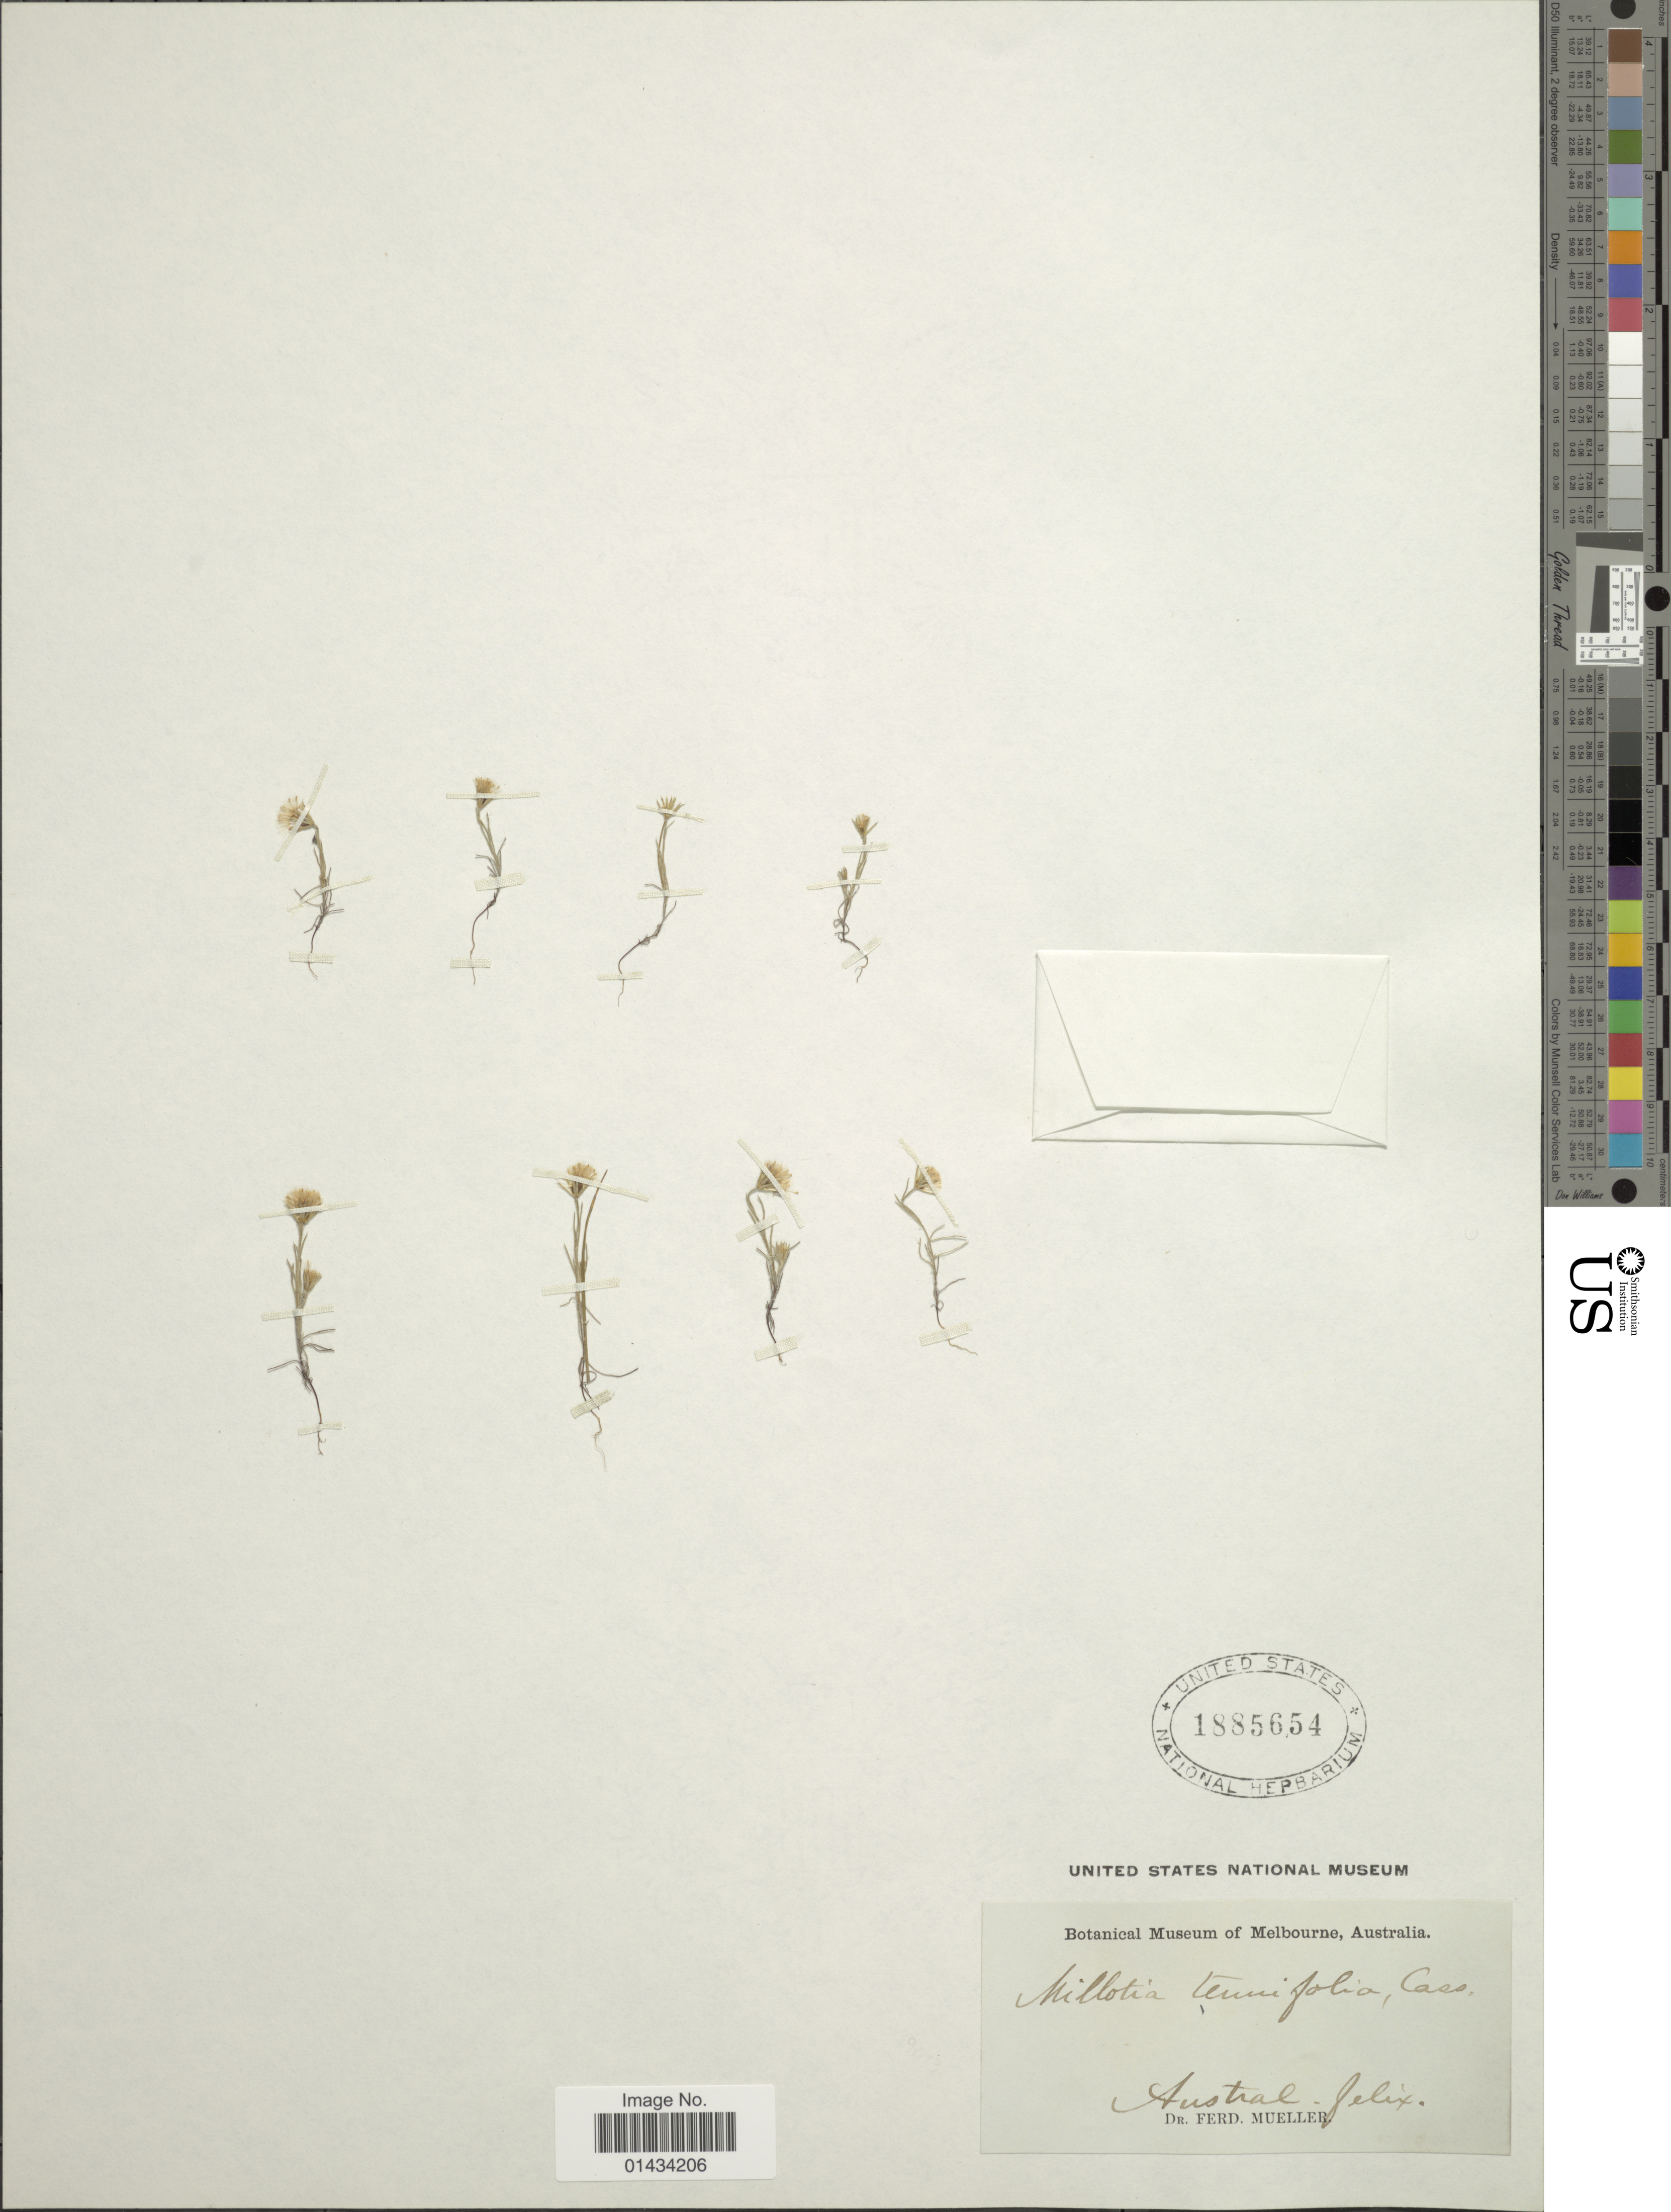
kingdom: Plantae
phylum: Tracheophyta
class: Magnoliopsida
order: Asterales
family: Asteraceae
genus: Millotia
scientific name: Millotia tenuifolia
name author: Cass.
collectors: F. Mueller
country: Australia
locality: Austral. felix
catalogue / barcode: US 1885654